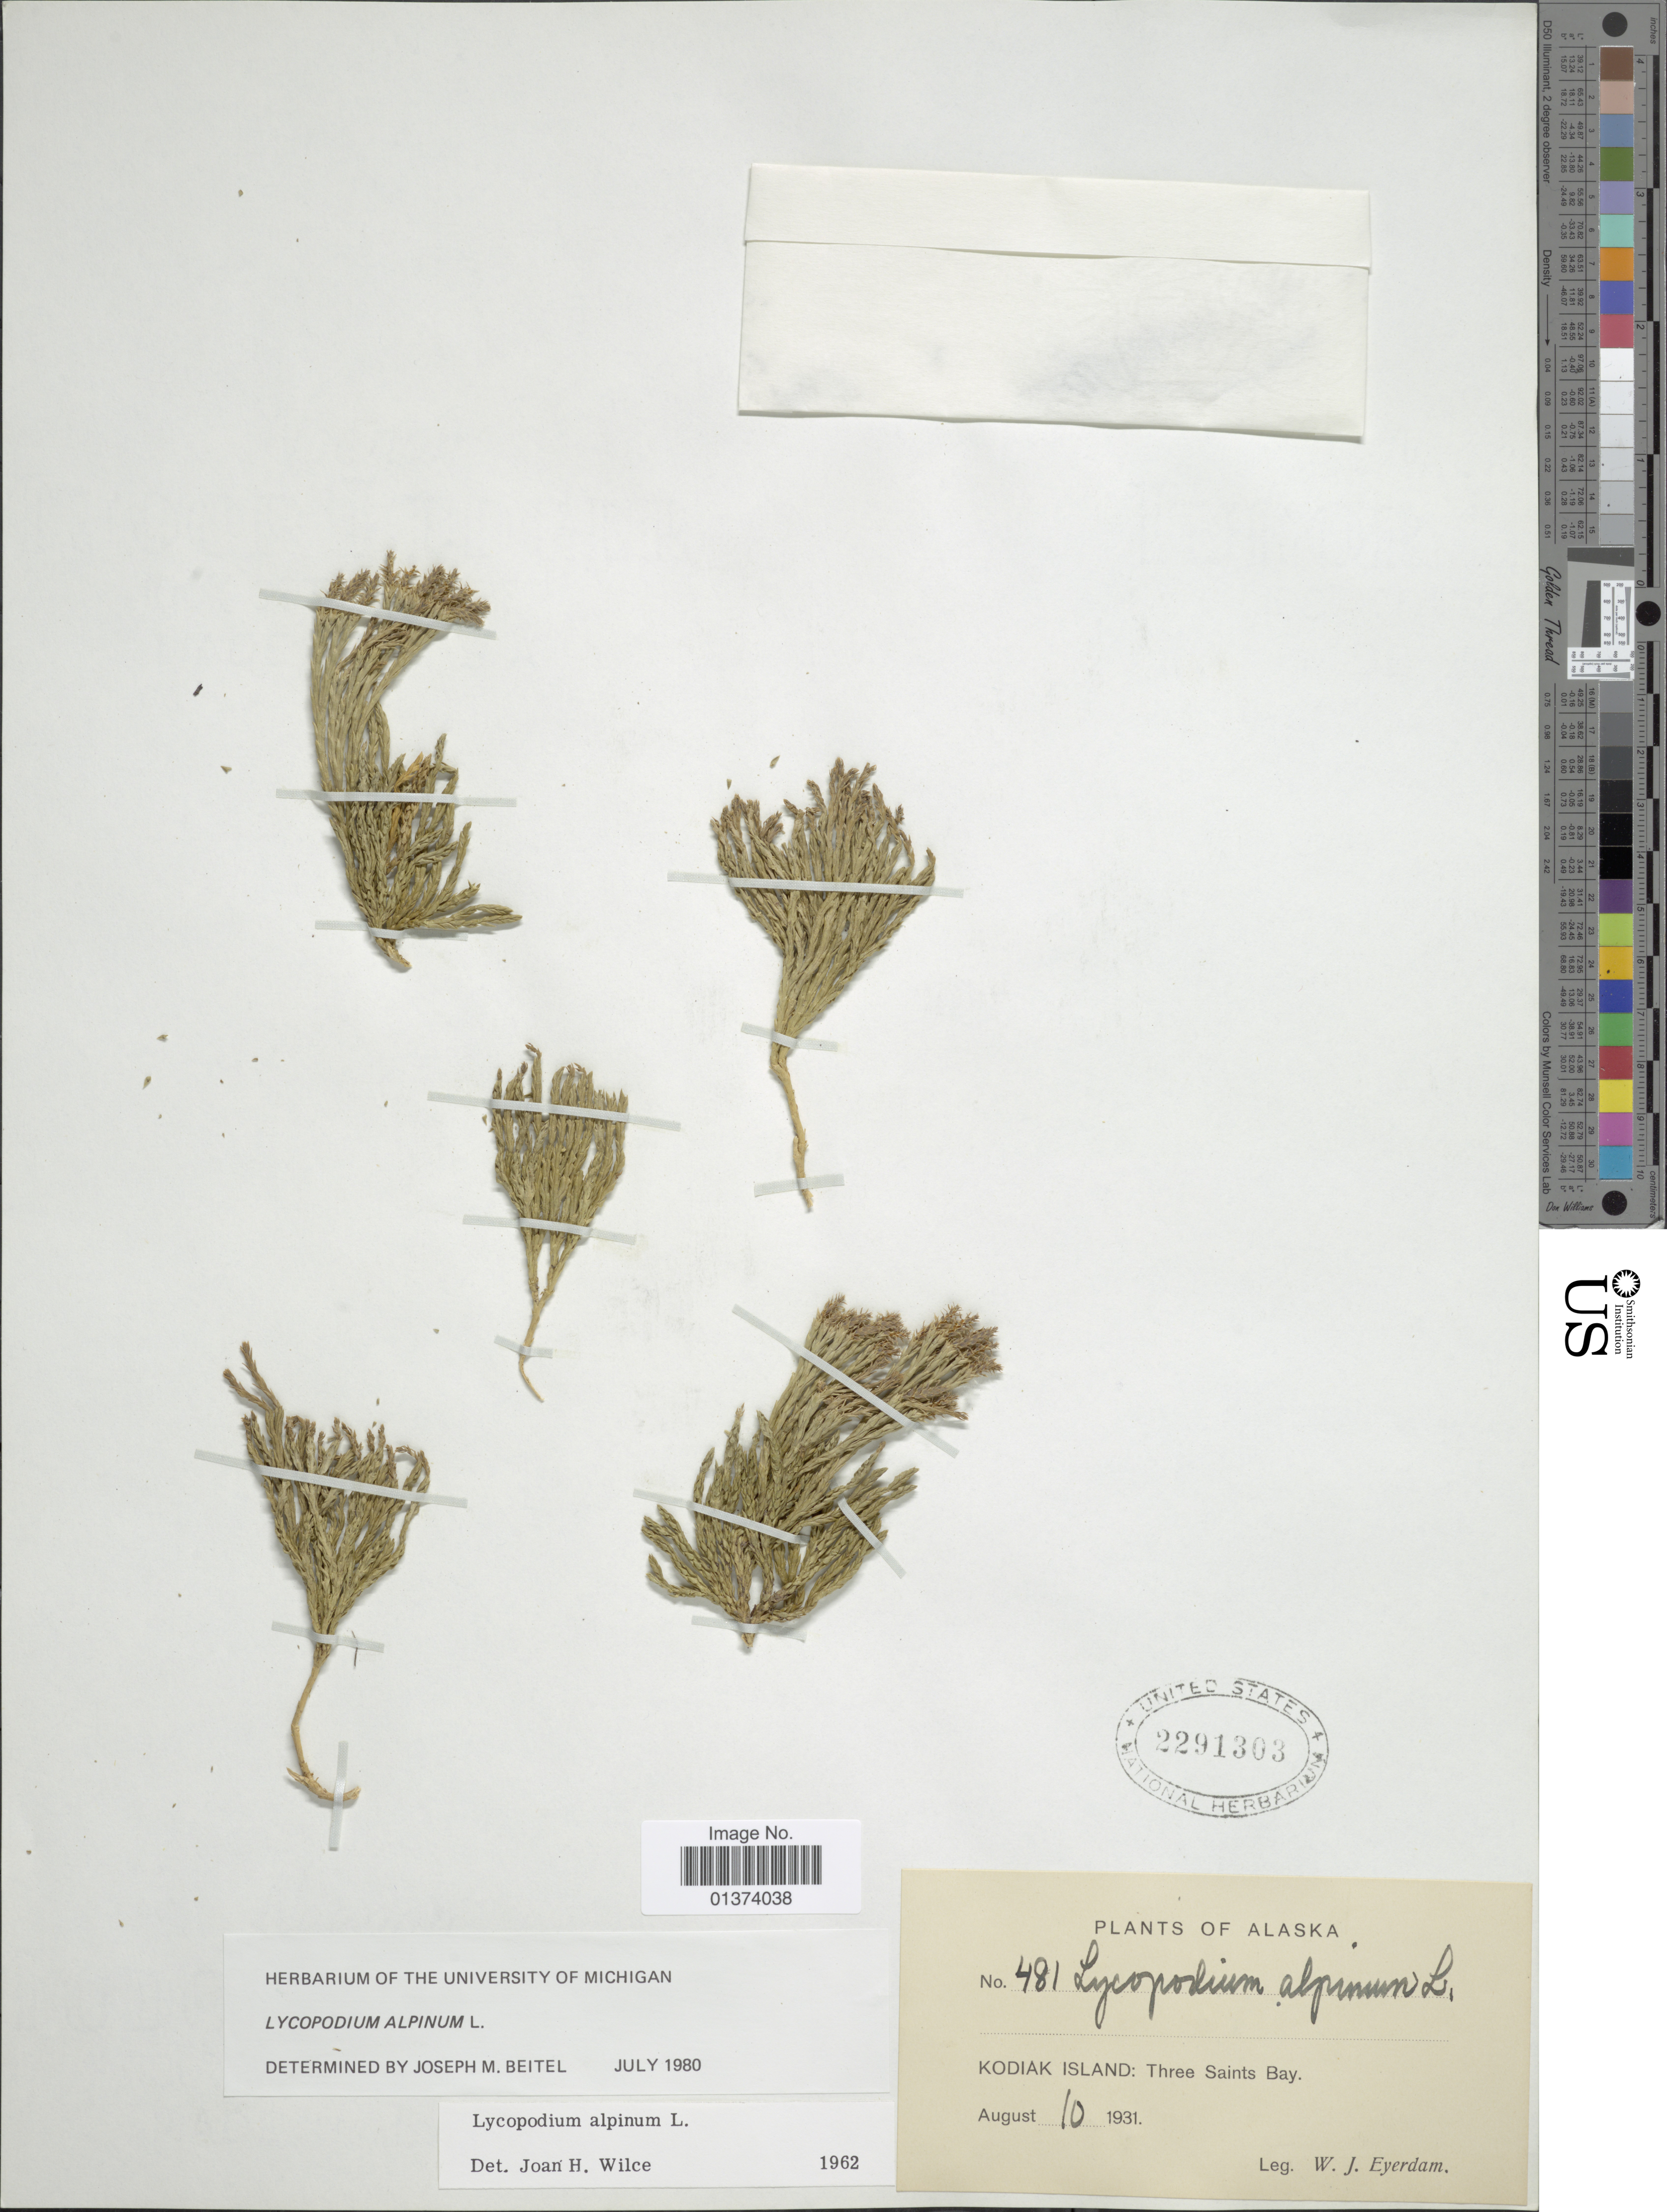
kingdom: Plantae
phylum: Tracheophyta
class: Lycopodiopsida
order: Lycopodiales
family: Lycopodiaceae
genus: Diphasiastrum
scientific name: Diphasiastrum alpinum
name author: (L.) Holub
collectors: W. J. Eyerdam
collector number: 481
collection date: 1931-08-10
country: United States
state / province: Alaska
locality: Kodiak Island: Three Saints Bay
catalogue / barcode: US 2291303